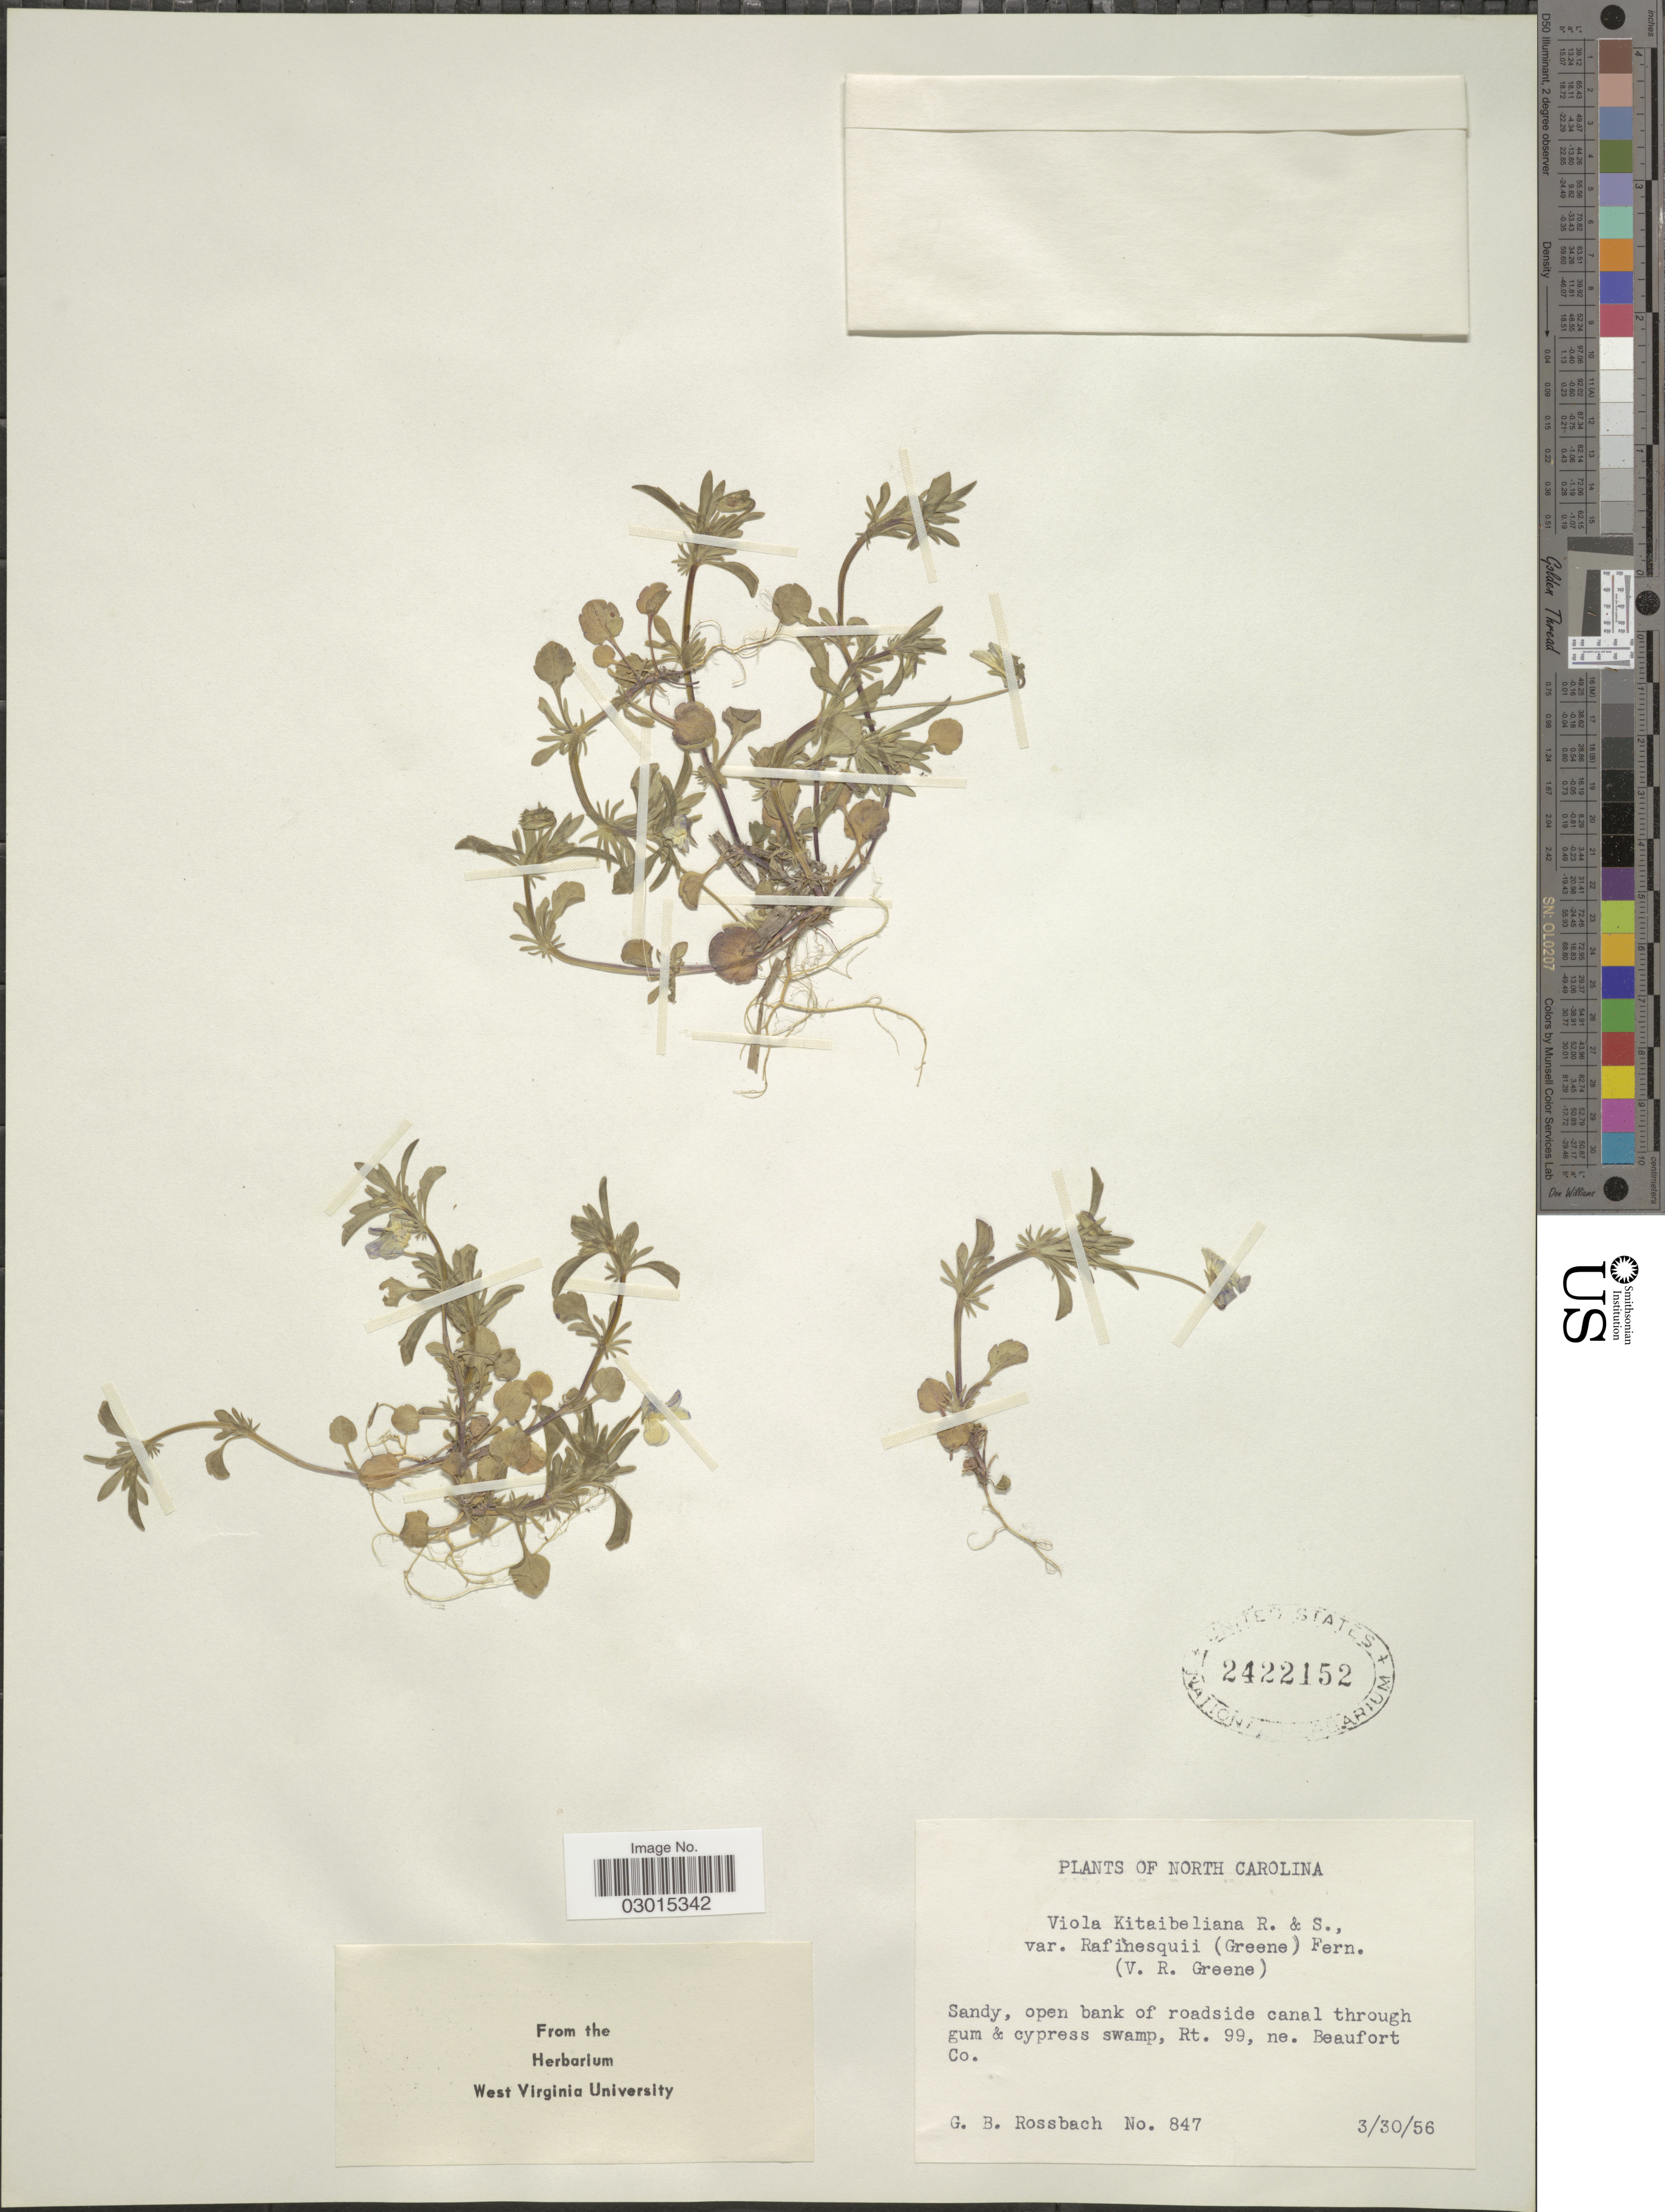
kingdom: Plantae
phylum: Tracheophyta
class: Magnoliopsida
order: Malpighiales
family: Violaceae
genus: Viola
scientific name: Viola kitaibeliana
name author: Schult.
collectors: G. Rossbach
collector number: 847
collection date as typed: Transcribed d/m/y: 30/3/56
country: United States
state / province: North Carolina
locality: Rt. 99, ne. Beaufort Co.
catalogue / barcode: US 2422152